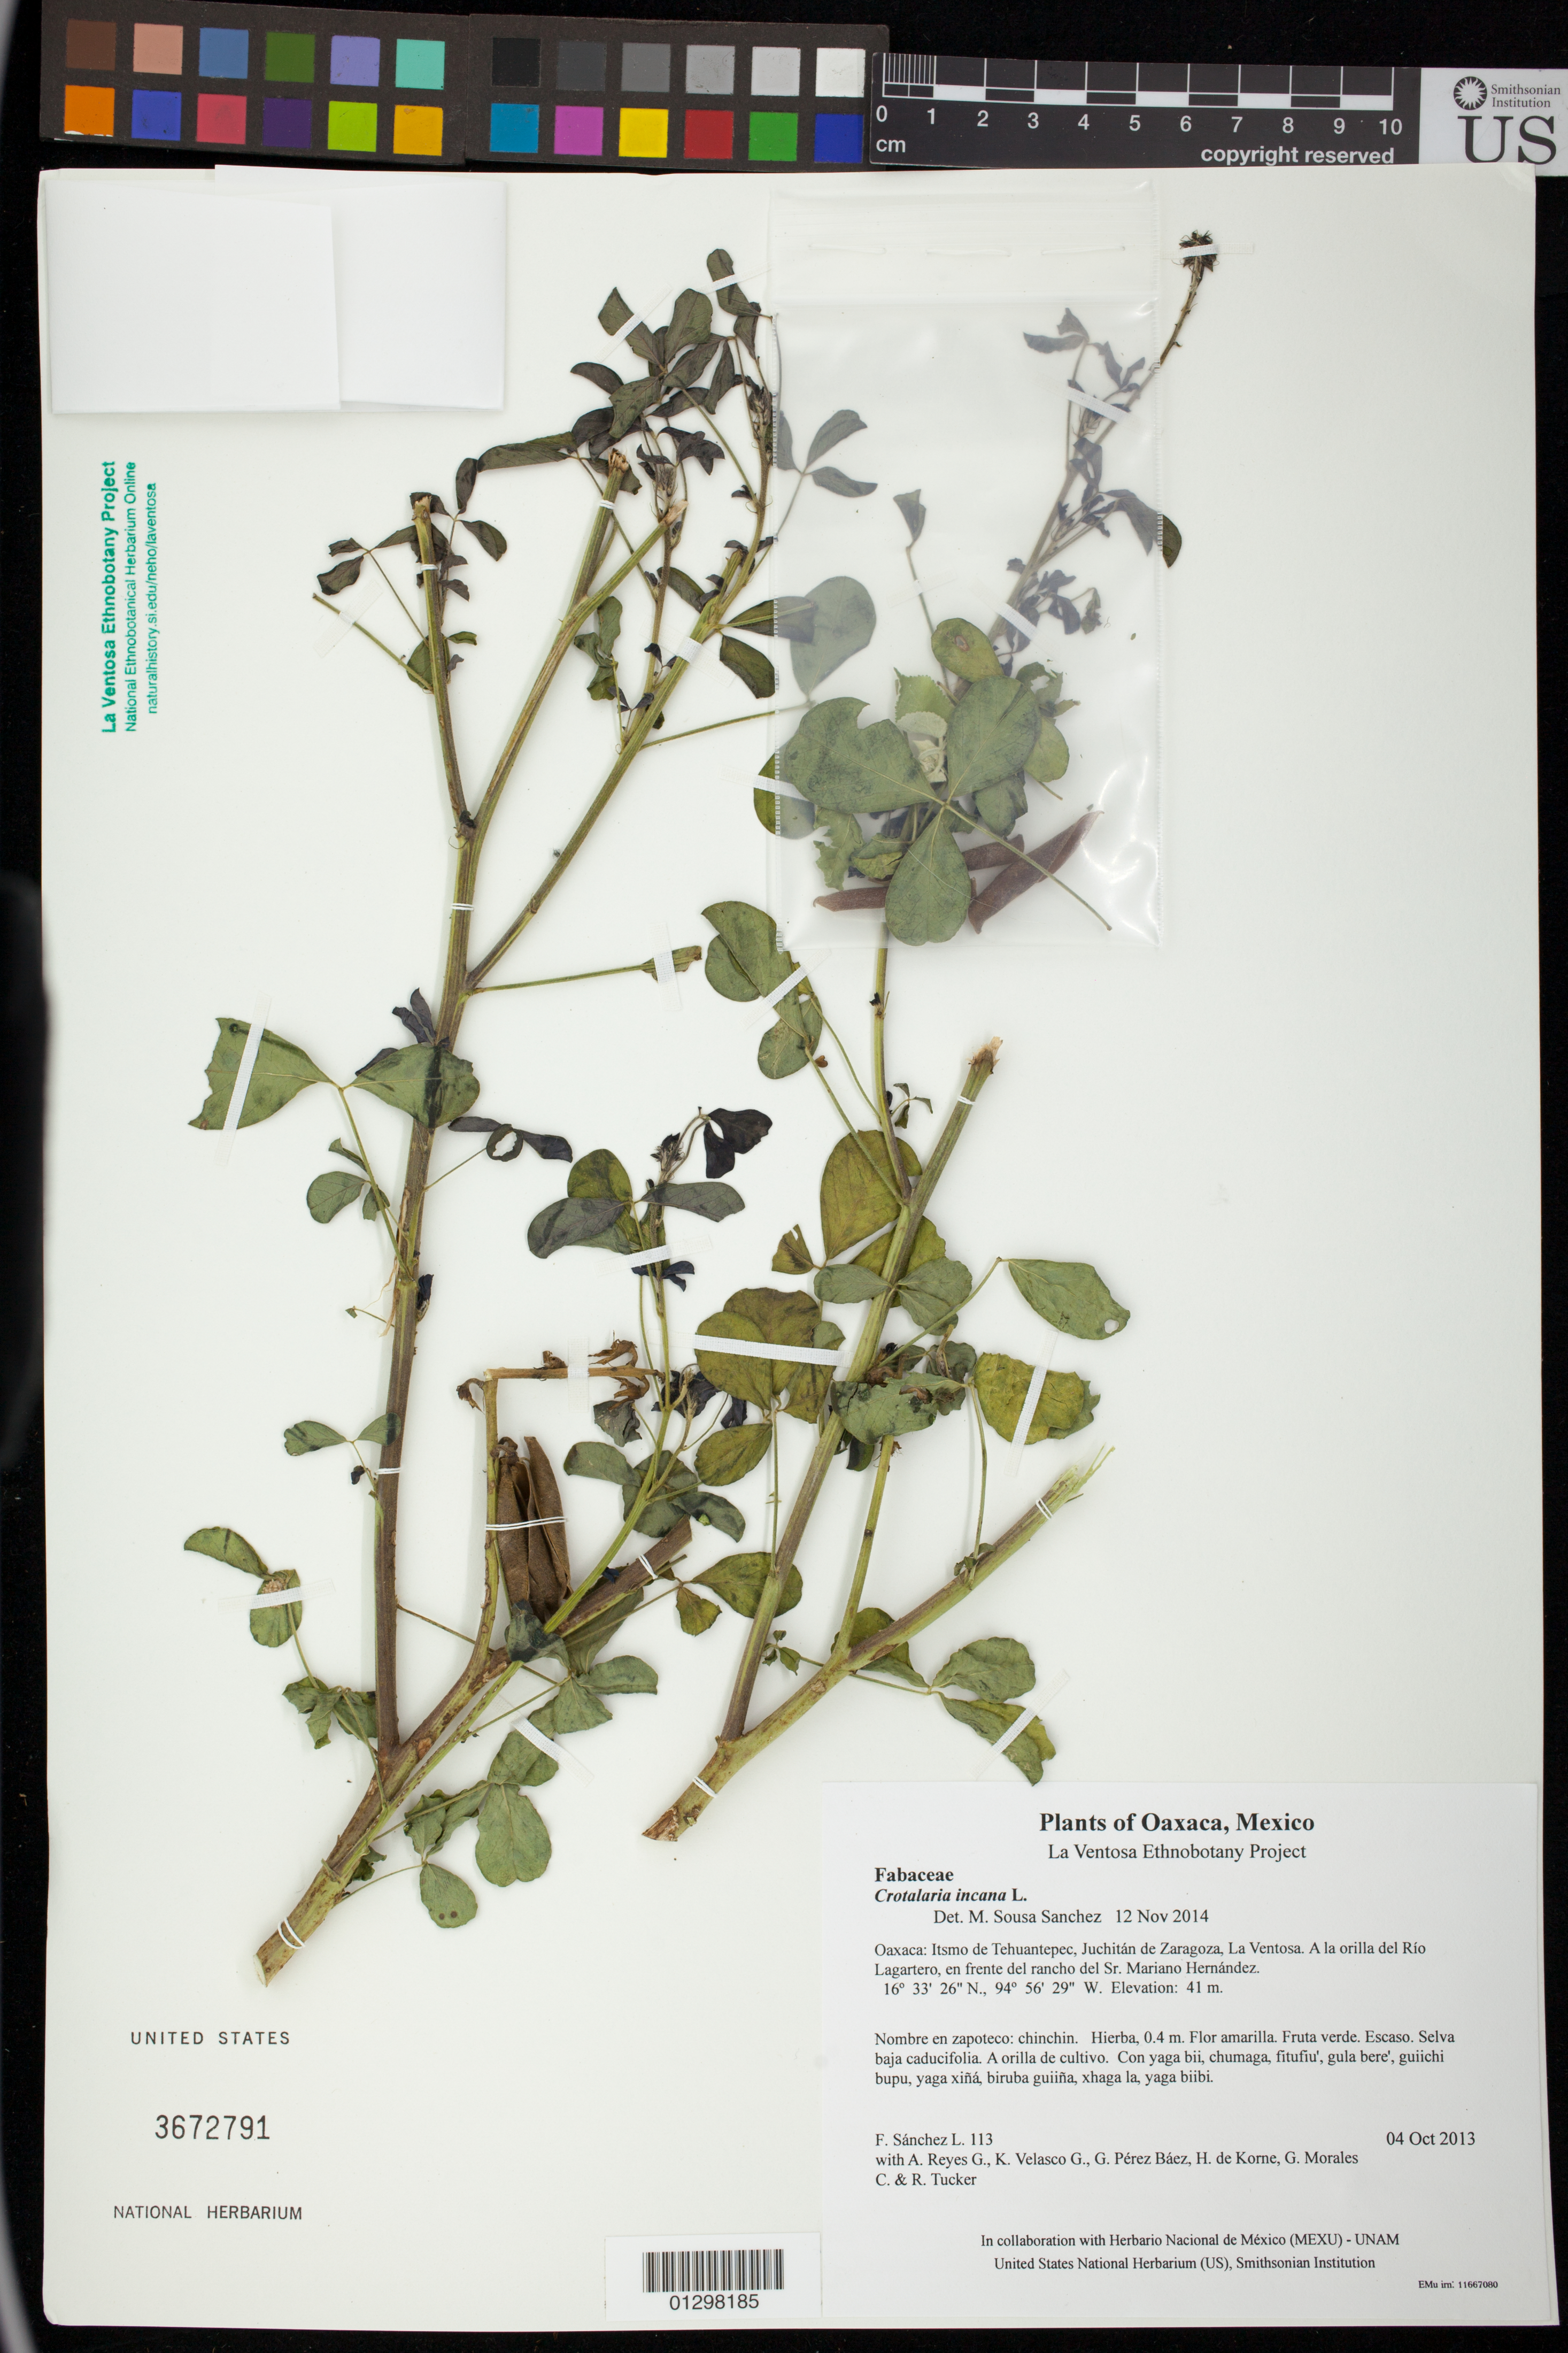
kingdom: Plantae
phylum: Tracheophyta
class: Magnoliopsida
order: Fabales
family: Fabaceae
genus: Crotalaria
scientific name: Crotalaria incana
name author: L.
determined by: Sousa S., Mario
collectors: F. Sánchez L., A. Reyes G., K. Velasco G., G. Pérez Báez, H. de Korne, G. Morales C. & R. Tucker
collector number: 113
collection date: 2013-10-04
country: Mexico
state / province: Oaxaca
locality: Itsmo de Tehuantepec, Juchitán de Zaragoza, La Ventosa. A la orilla del Río Lagartero, en frente del rancho del Sr. Mariano Hernández.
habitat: Selva baja caducifolia. A orilla de cultivo.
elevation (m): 41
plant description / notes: JEBOT, MEXU, SERO, SIPI, US; Guixi bandaga. 0.4 m. Guie' naguchi. Cuaananaxhi naga'. Huaxie'.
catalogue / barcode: US 3672791